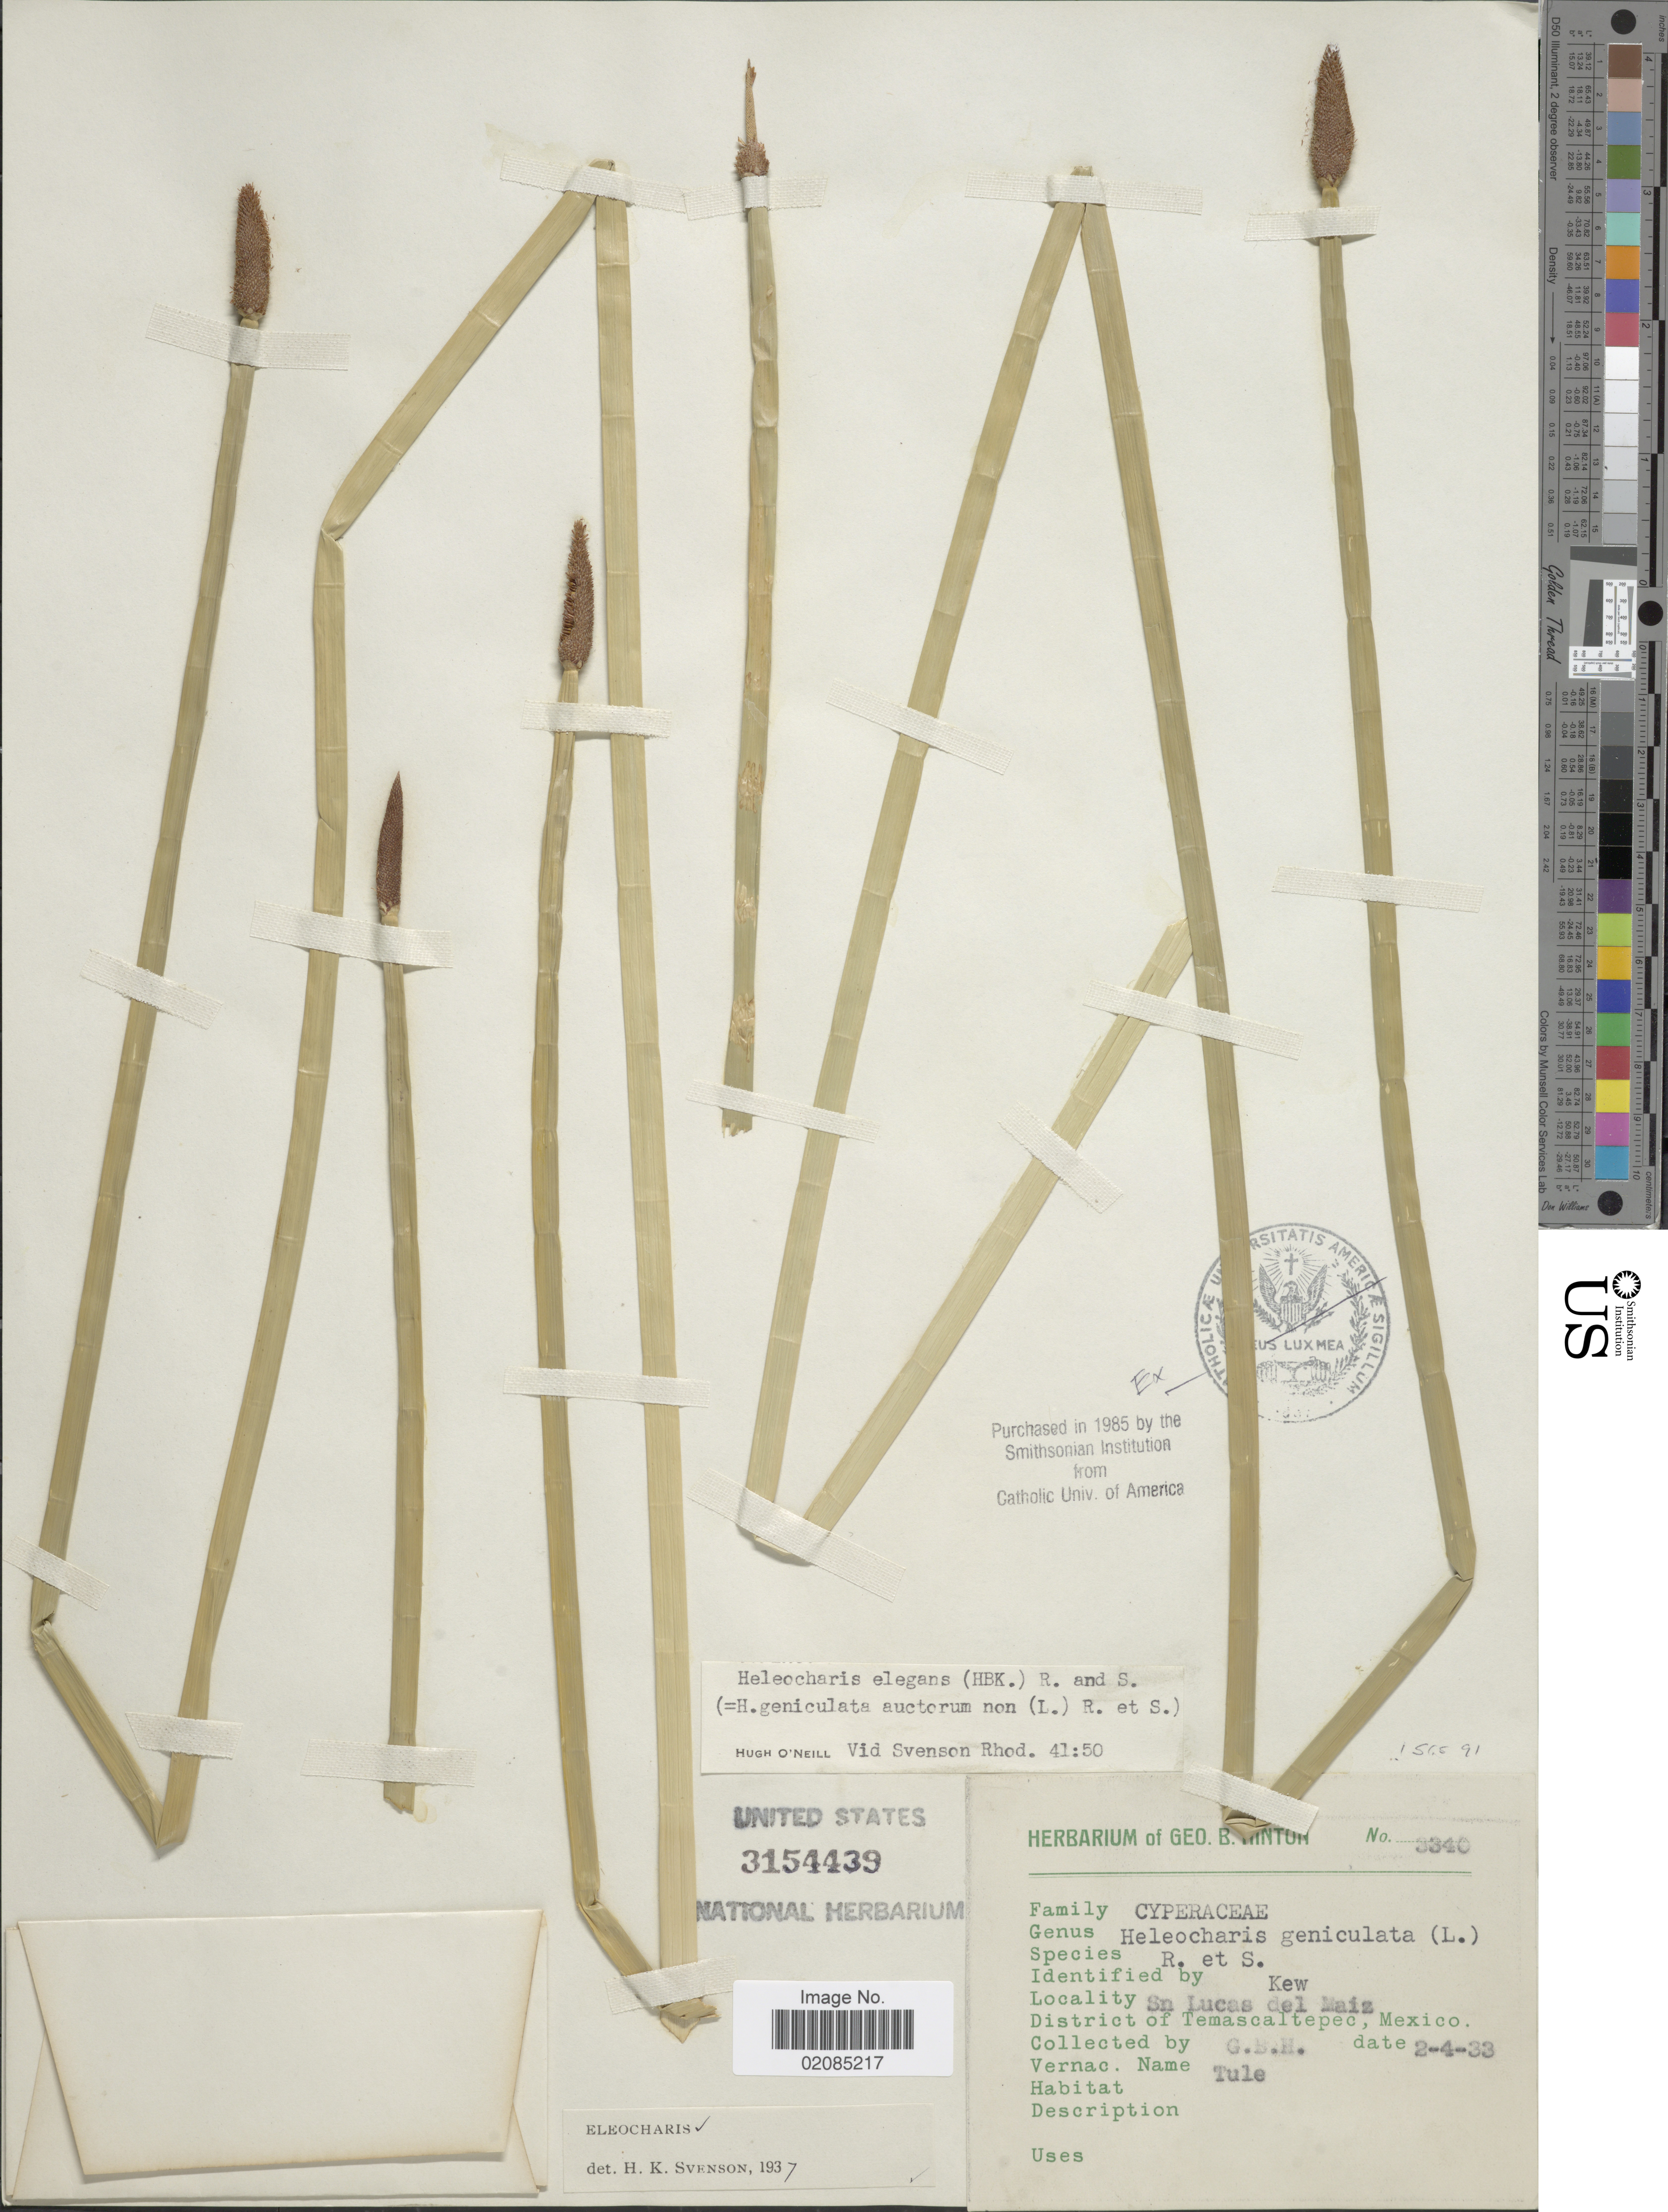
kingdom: Plantae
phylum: Tracheophyta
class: Liliopsida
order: Poales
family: Cyperaceae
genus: Eleocharis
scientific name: Eleocharis elegans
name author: (Kunth) Roem. & Schult.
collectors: G. B. Hinton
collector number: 3340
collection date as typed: Transcribed d/m/y: 4/2/33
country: Mexico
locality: Sn Lucas del Maiz, District of Temascaltepec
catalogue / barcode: US 3154439